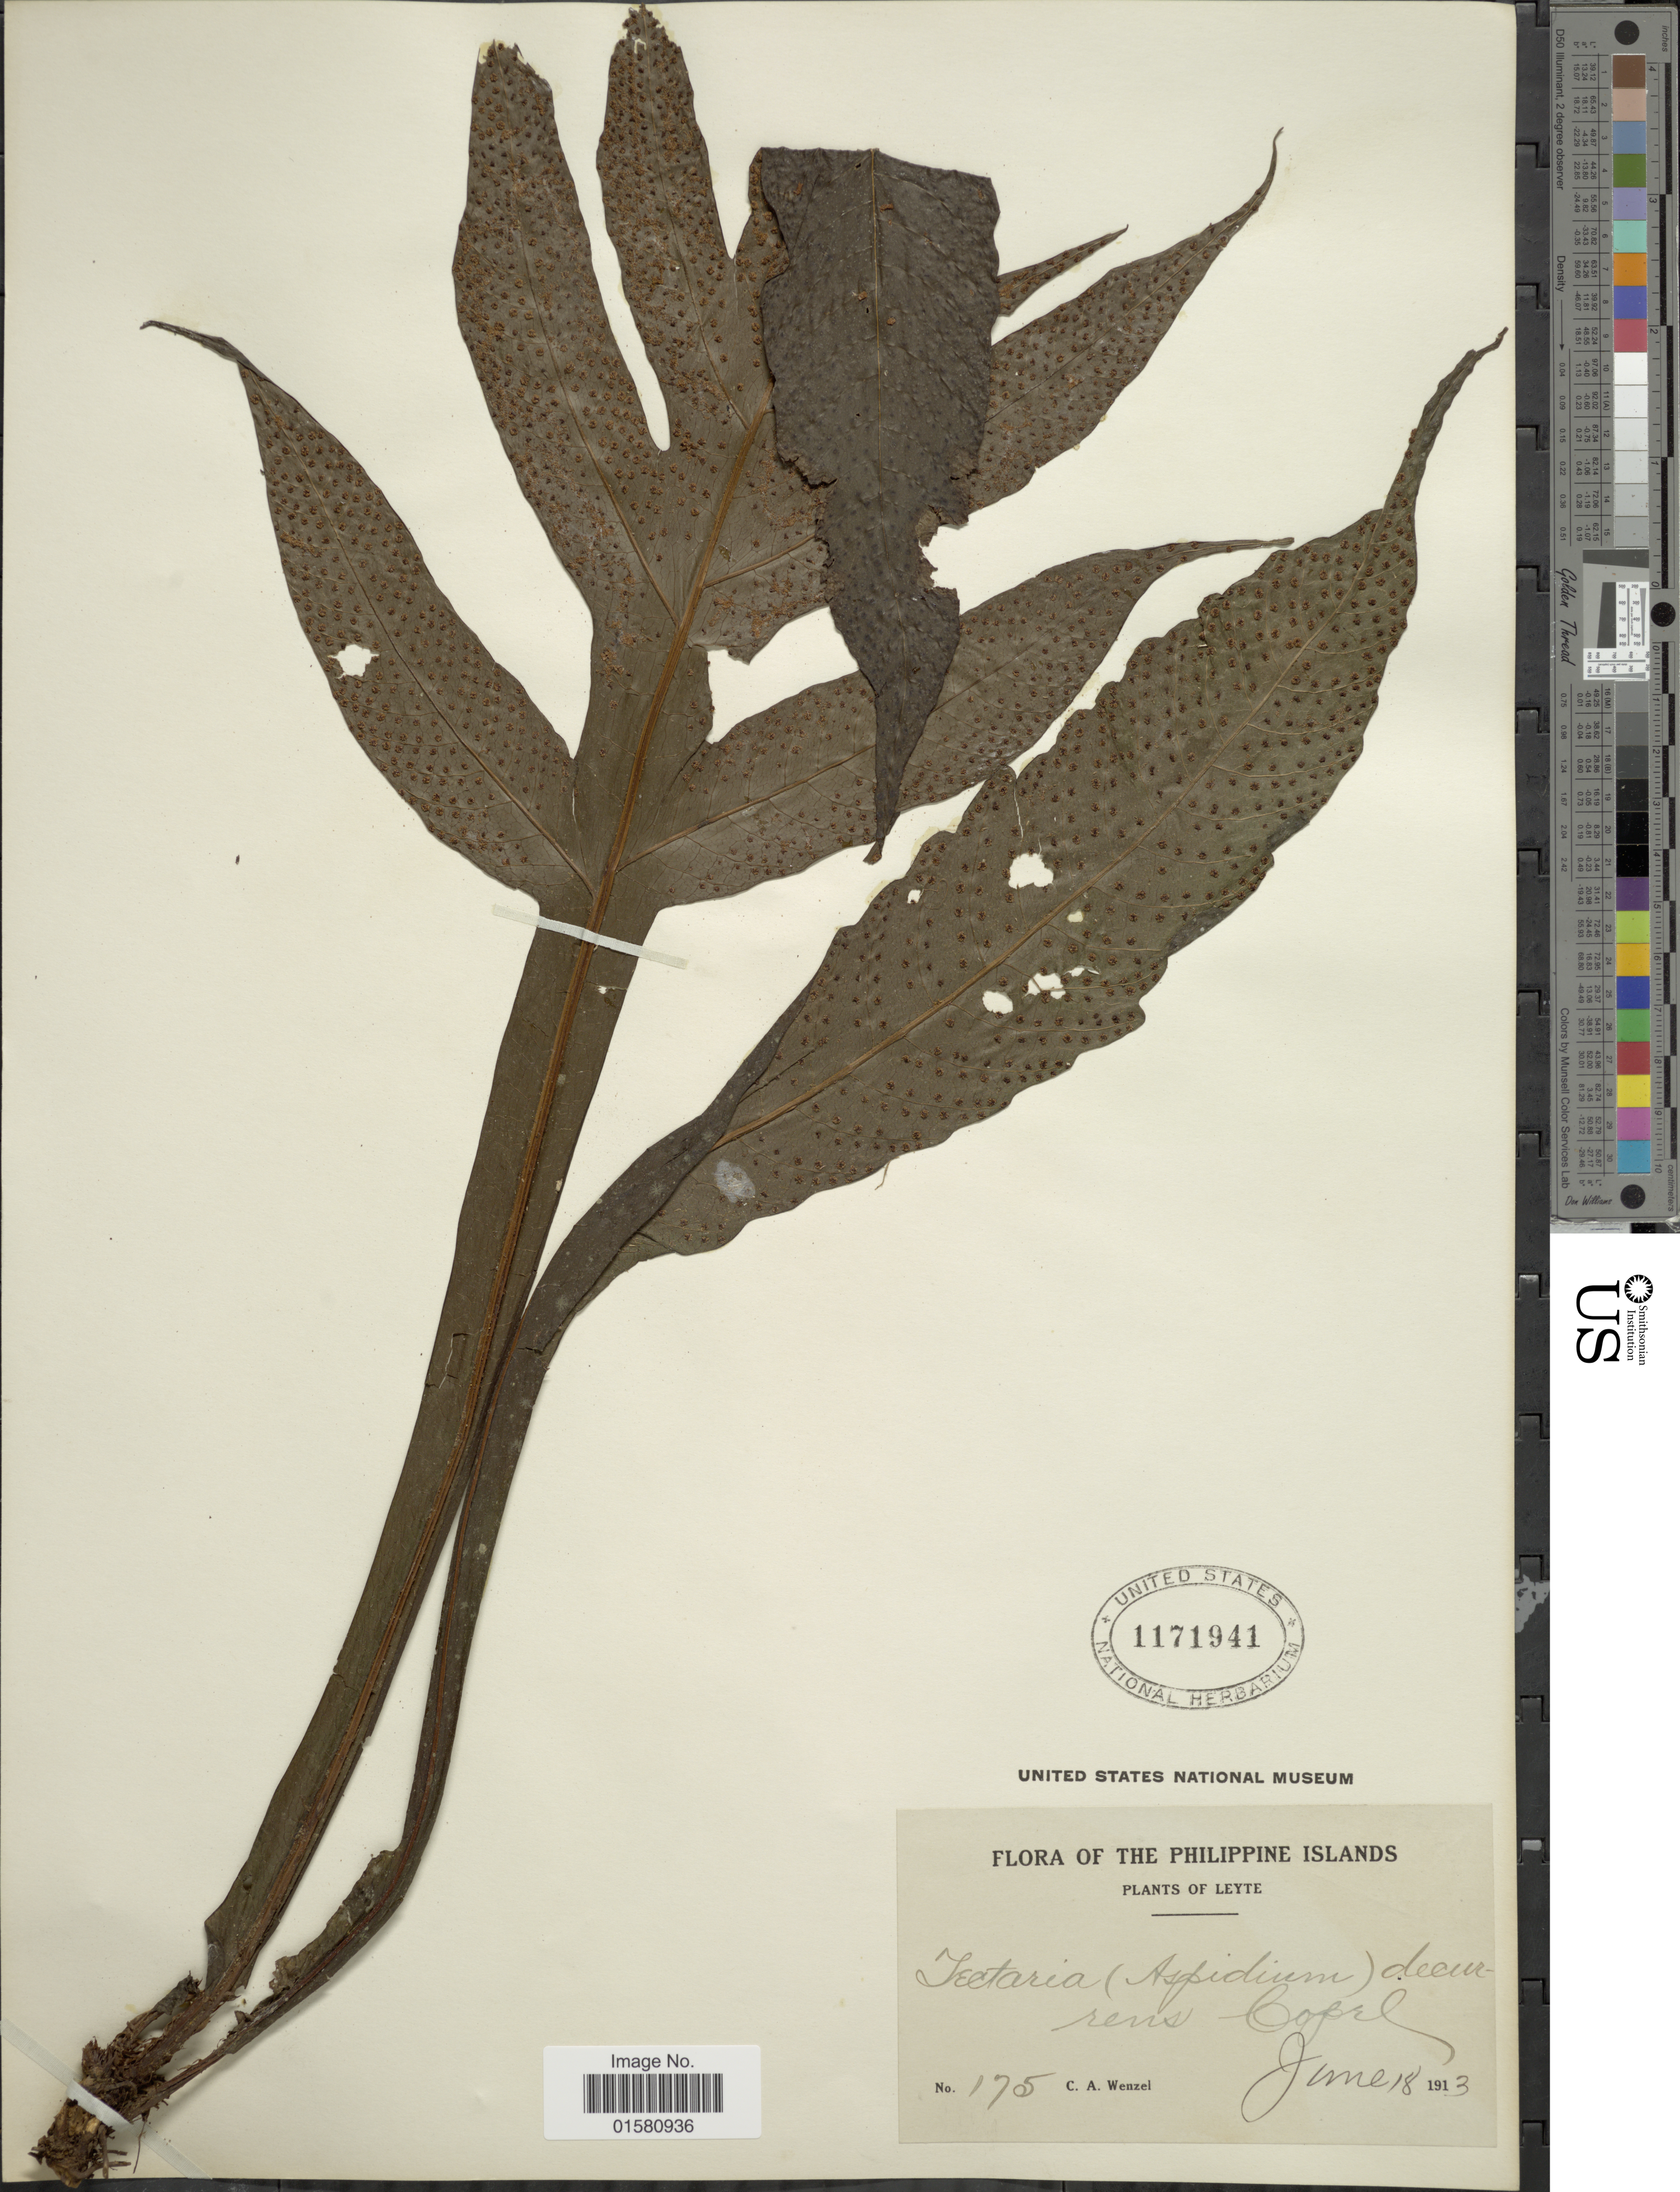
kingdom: Plantae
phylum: Tracheophyta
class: Polypodiopsida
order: Polypodiales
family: Tectariaceae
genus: Tectaria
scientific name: Tectaria decurrens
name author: (Presel.) Copel. in Elmer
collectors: C. Wenzel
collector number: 175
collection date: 1913-06-17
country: Philippines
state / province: Eastern Visayas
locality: Leyte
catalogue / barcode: US 1171941